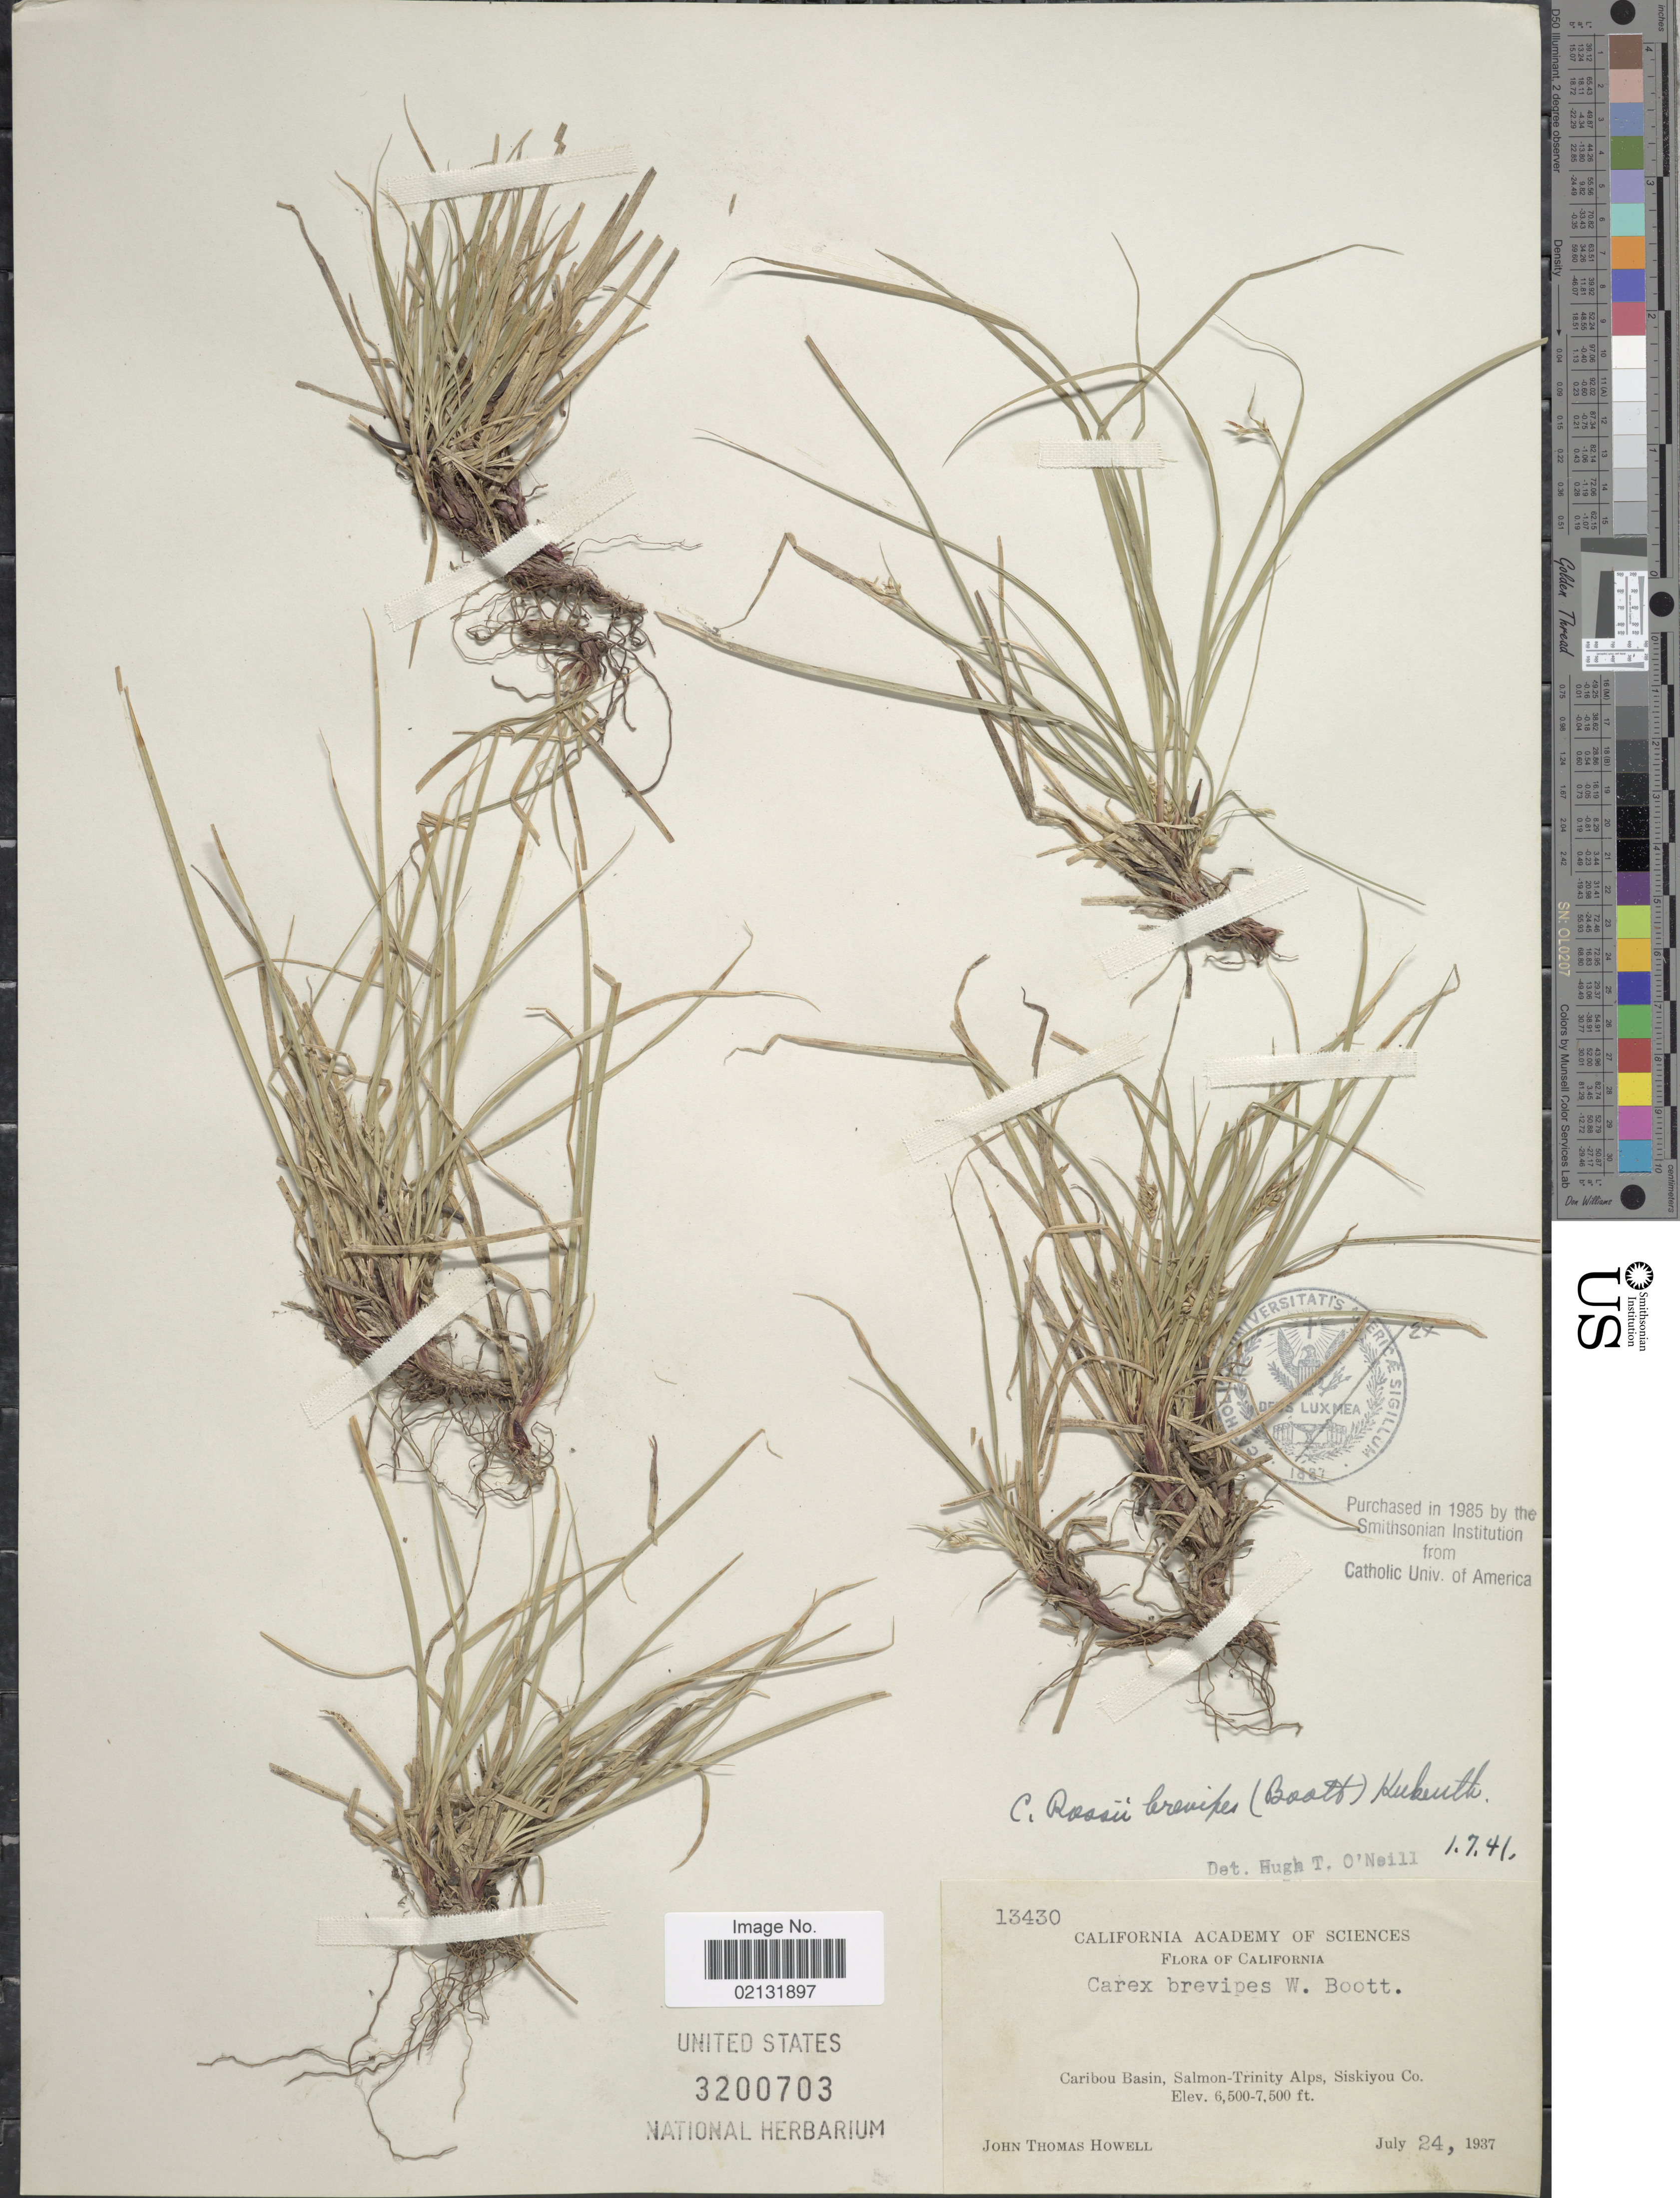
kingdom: Plantae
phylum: Tracheophyta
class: Liliopsida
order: Poales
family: Cyperaceae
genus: Carex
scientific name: Carex rossii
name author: Boott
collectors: J. T. Howell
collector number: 13430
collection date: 1937-07-24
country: United States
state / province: California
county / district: Siskiyou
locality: Caribou Basin, Salmon-Trinity Alps, Siskiyou Co.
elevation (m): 1981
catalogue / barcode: US 3200703